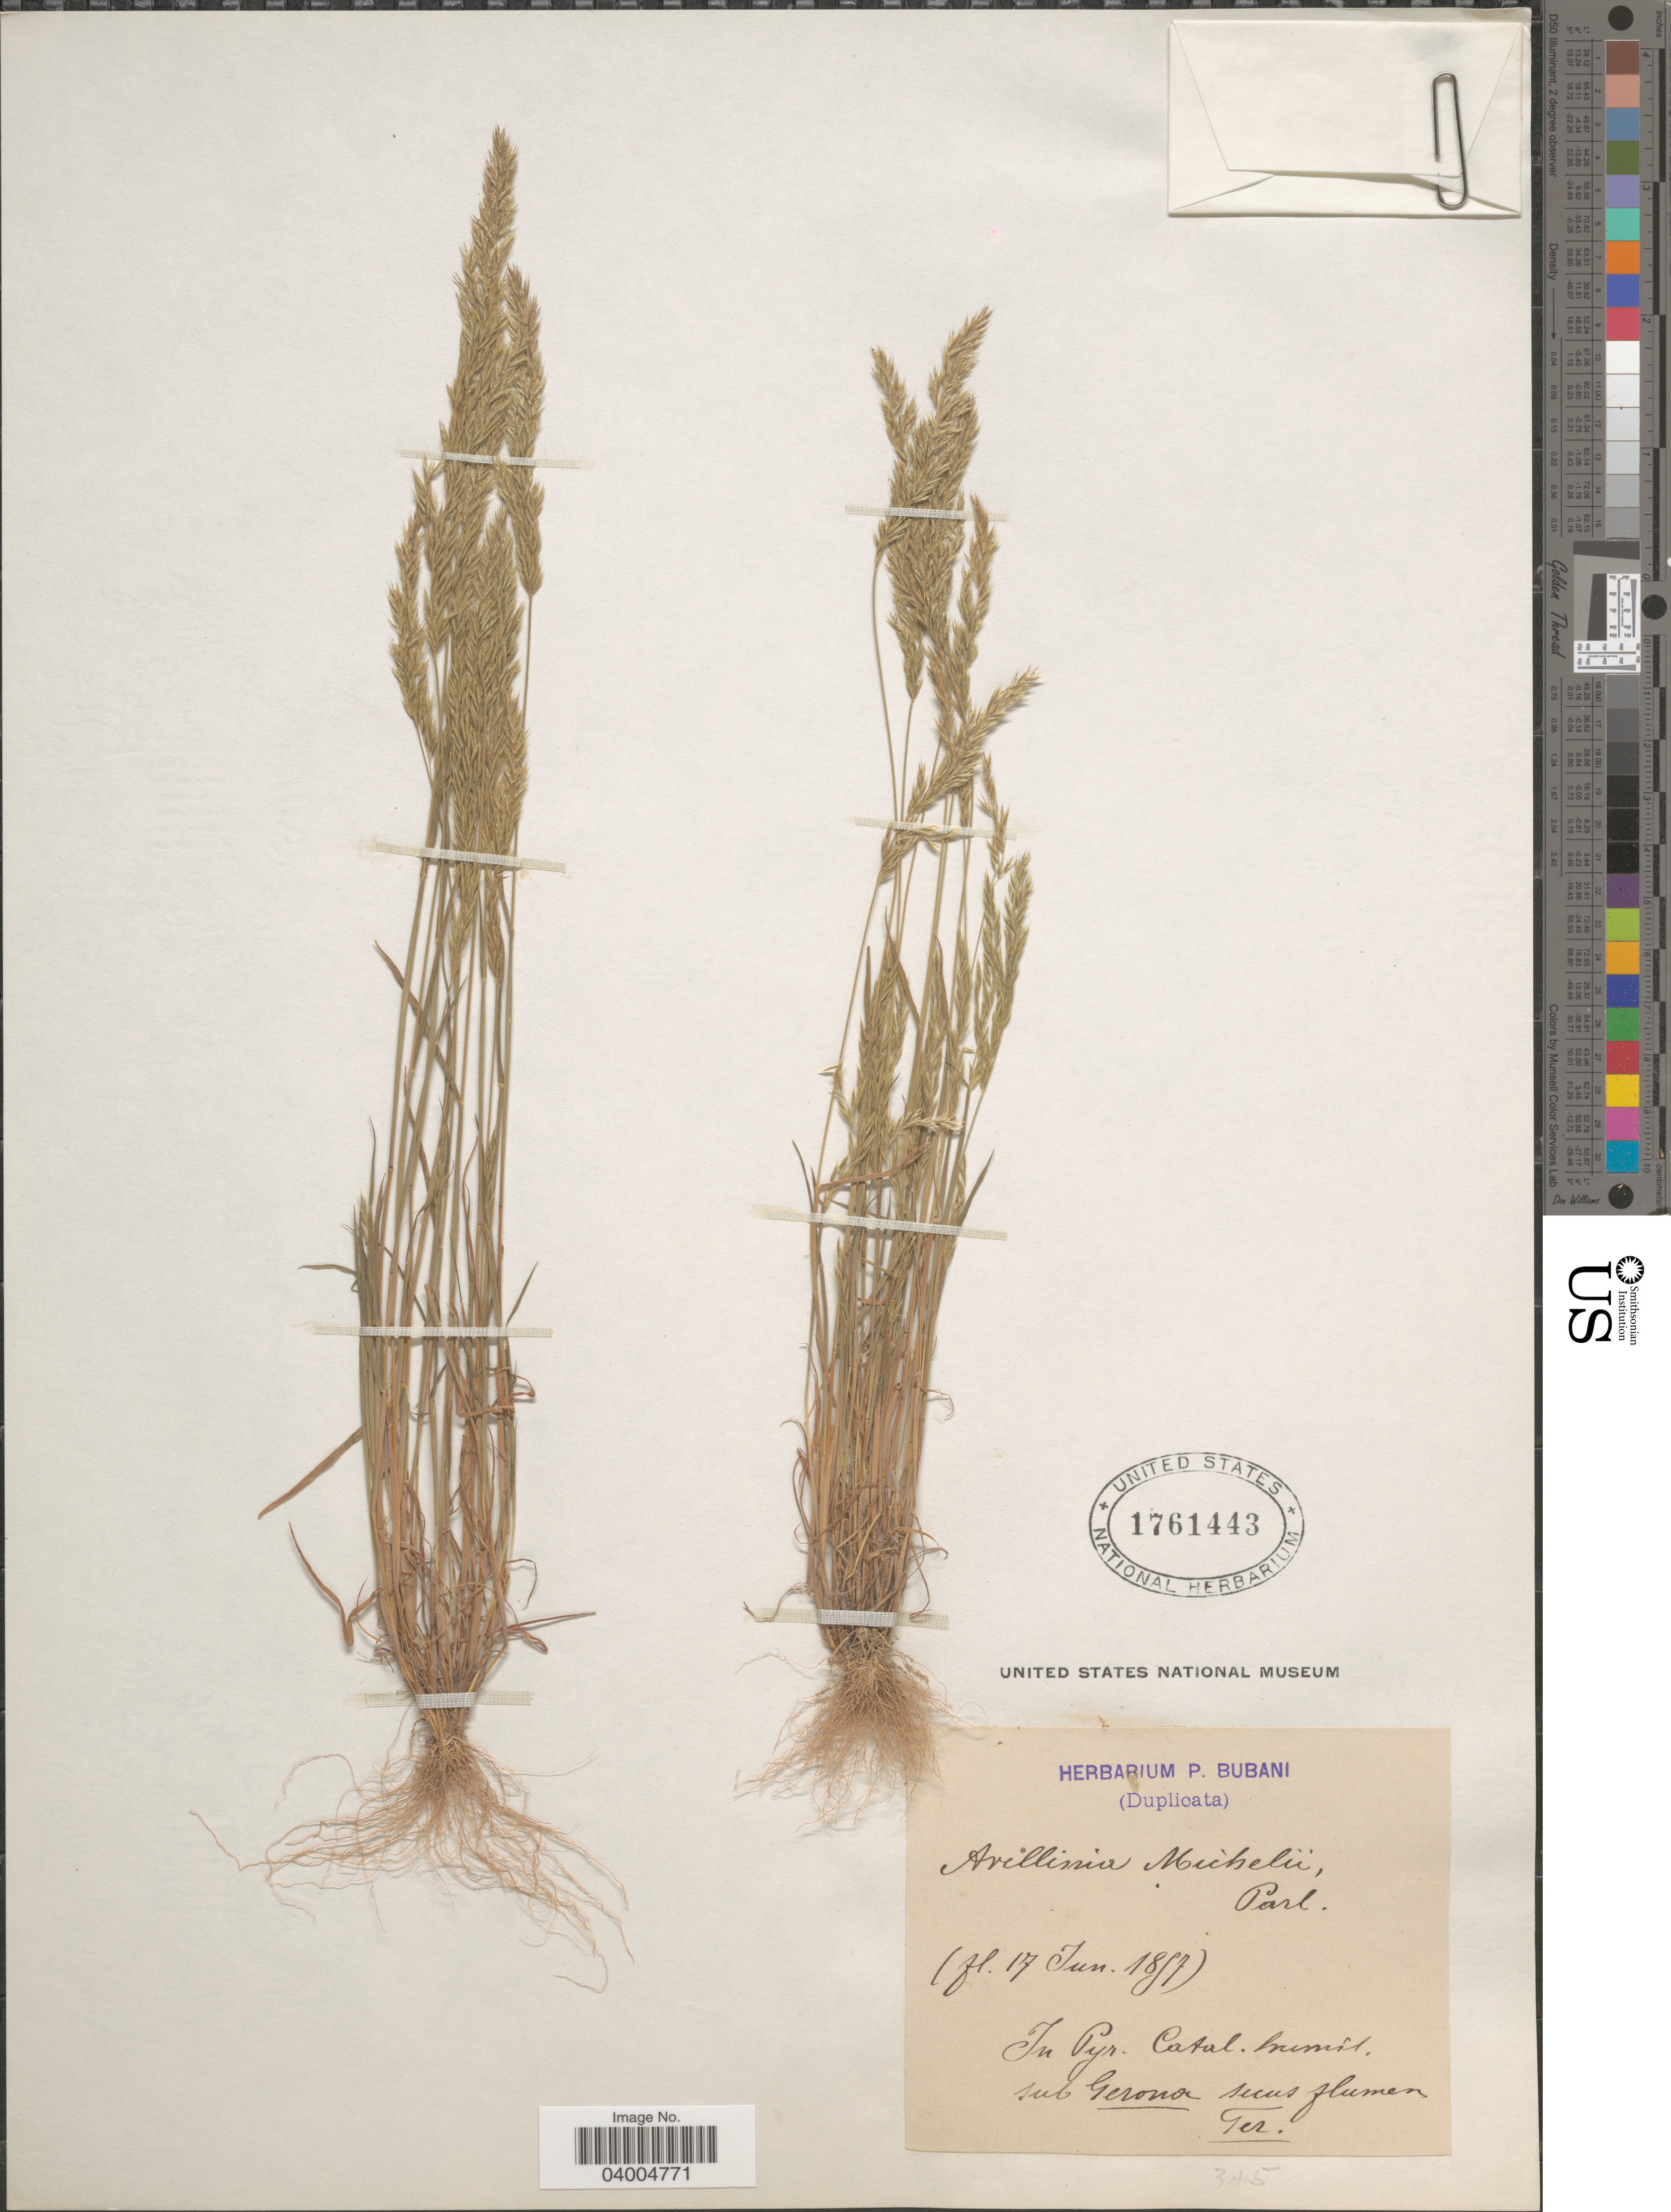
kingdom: Plantae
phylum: Tracheophyta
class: Liliopsida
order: Poales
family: Poaceae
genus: Avellinia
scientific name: Avellinia michelii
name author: (Savi) Parl.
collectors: ex herb. P. Bubani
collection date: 1857-06-17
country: Spain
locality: In Pyr. Catal. humil. sub Gerona secus flumen Ter.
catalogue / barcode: US 1761443